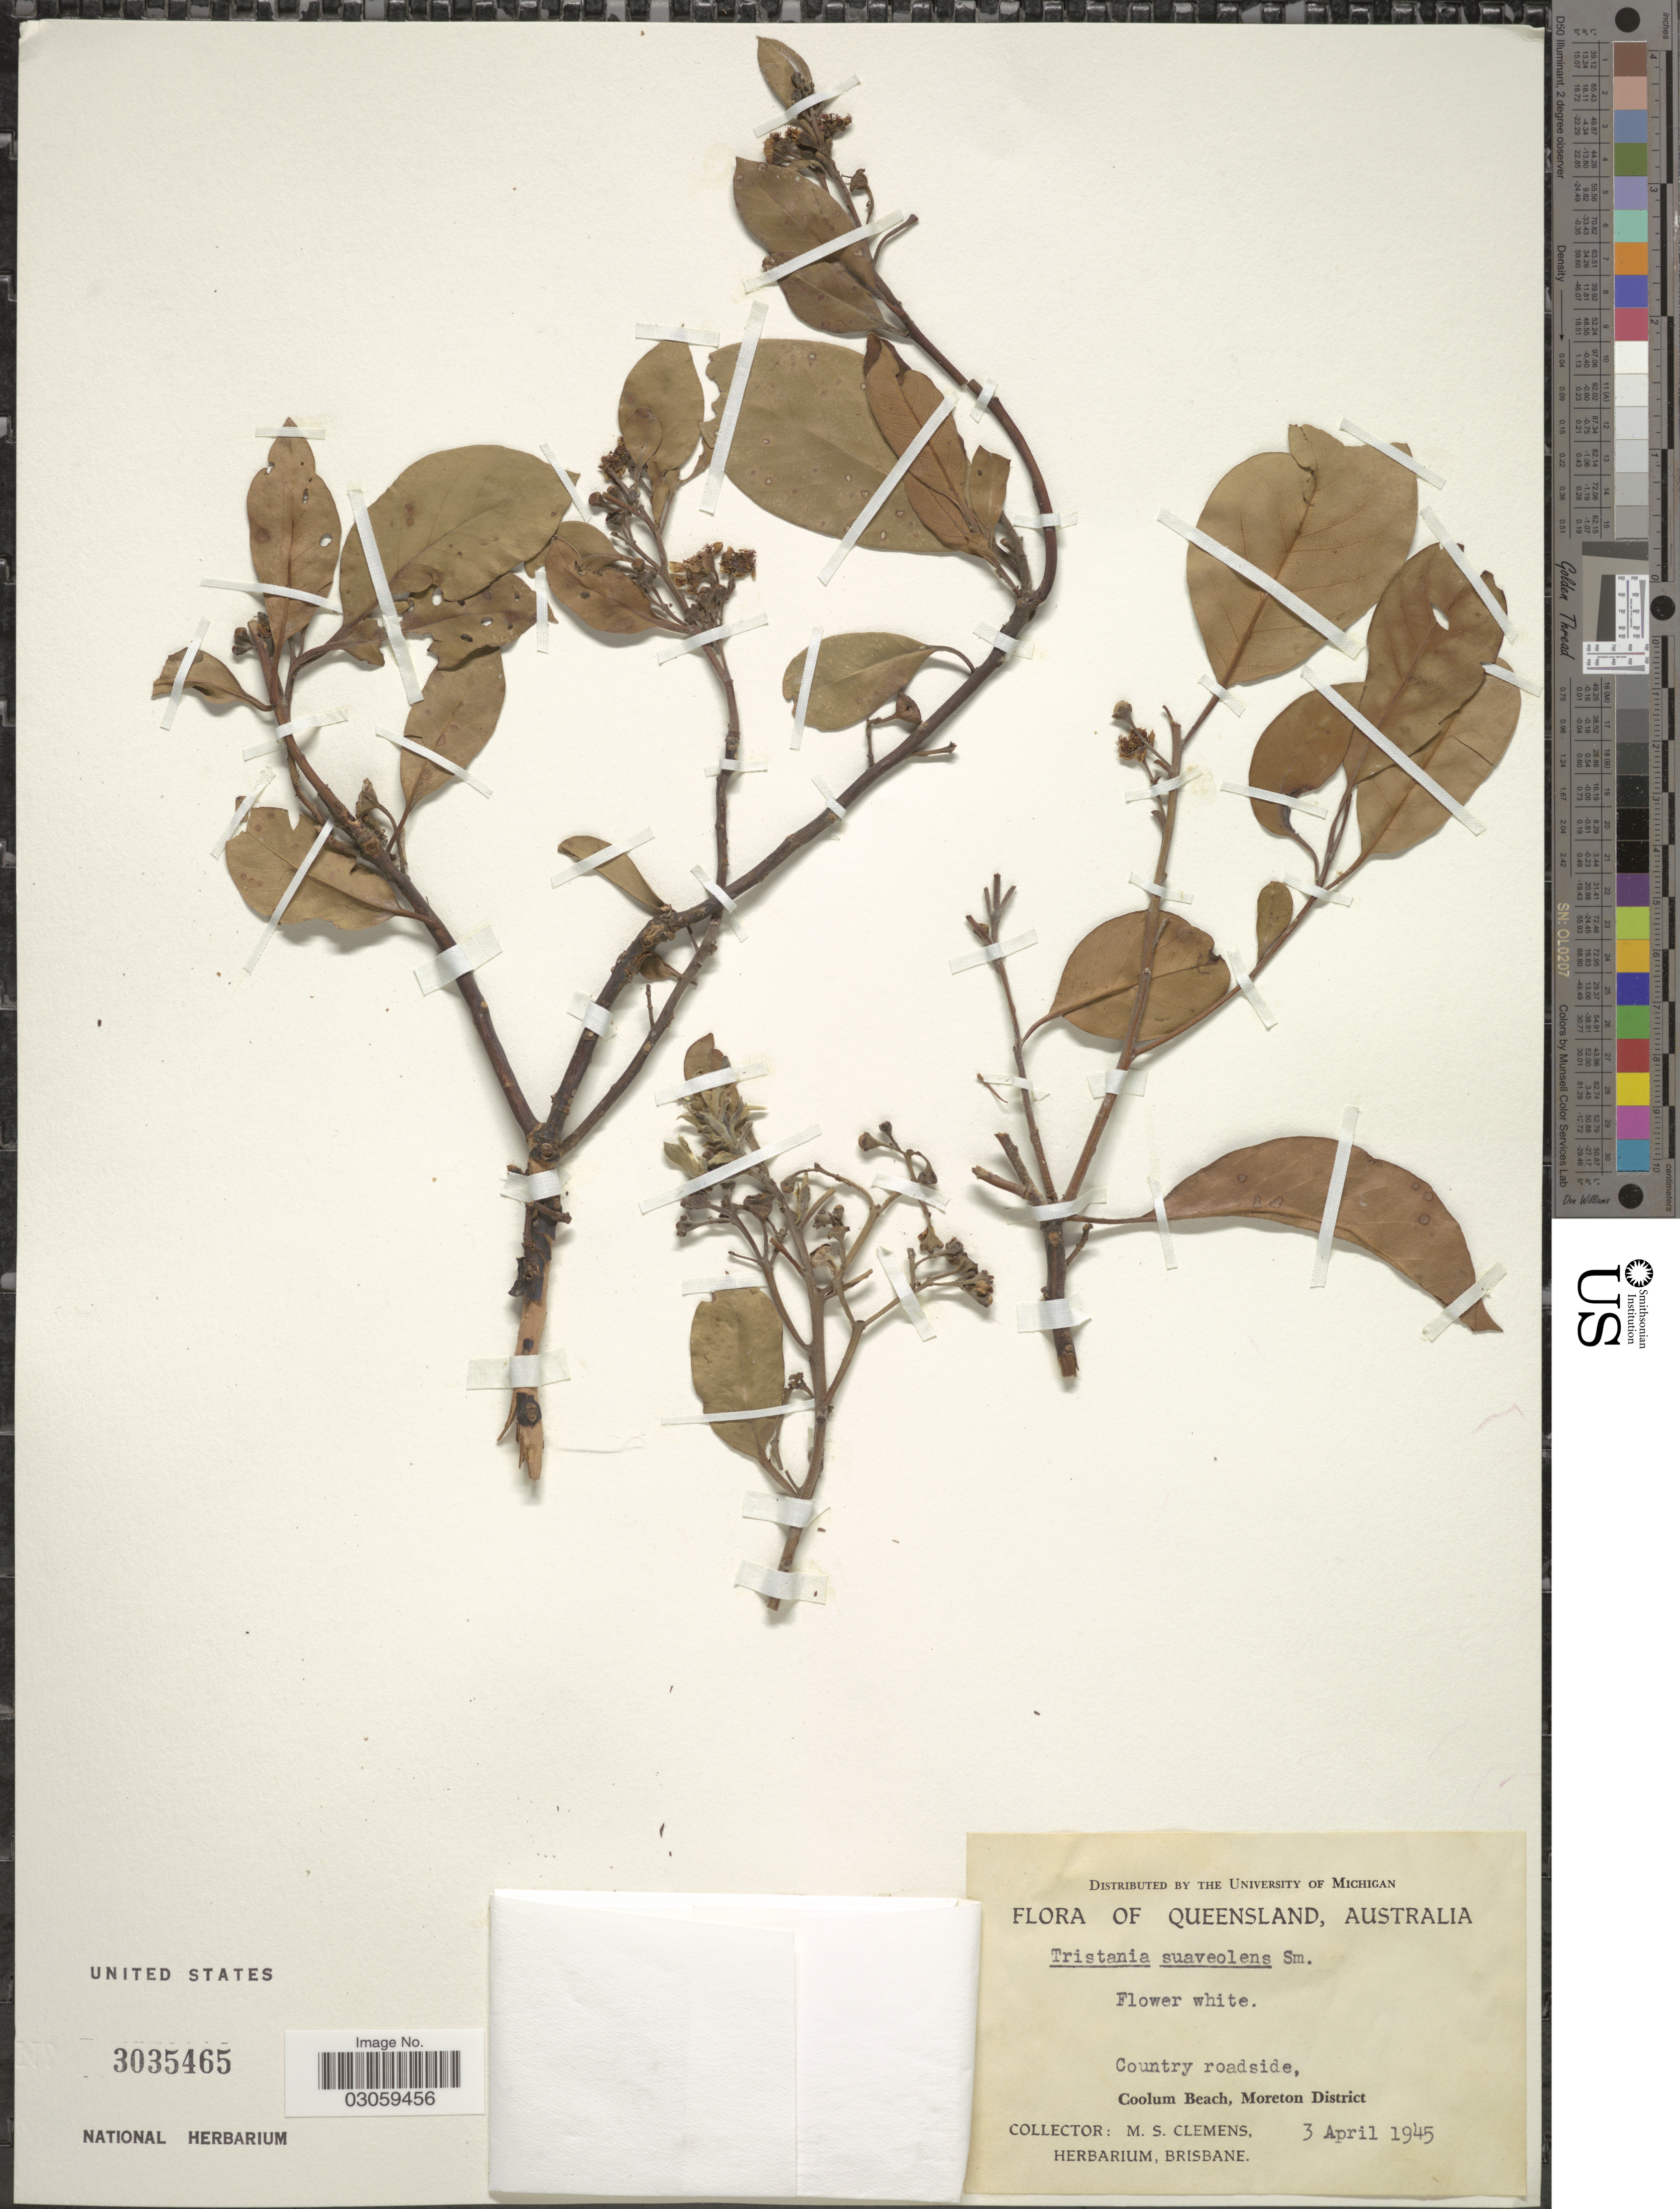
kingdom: Plantae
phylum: Tracheophyta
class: Magnoliopsida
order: Myrtales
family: Myrtaceae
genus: Lophostemon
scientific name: Lophostemon suaveolens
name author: (Sol. ex Gaertn.) P.G. Wilson & J. T. Waterh.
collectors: M. S. Clemens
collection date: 1945-04-03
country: Australia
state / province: Queensland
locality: Country roadside, Coolum Beach, Moreton District.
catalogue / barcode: US 3035465